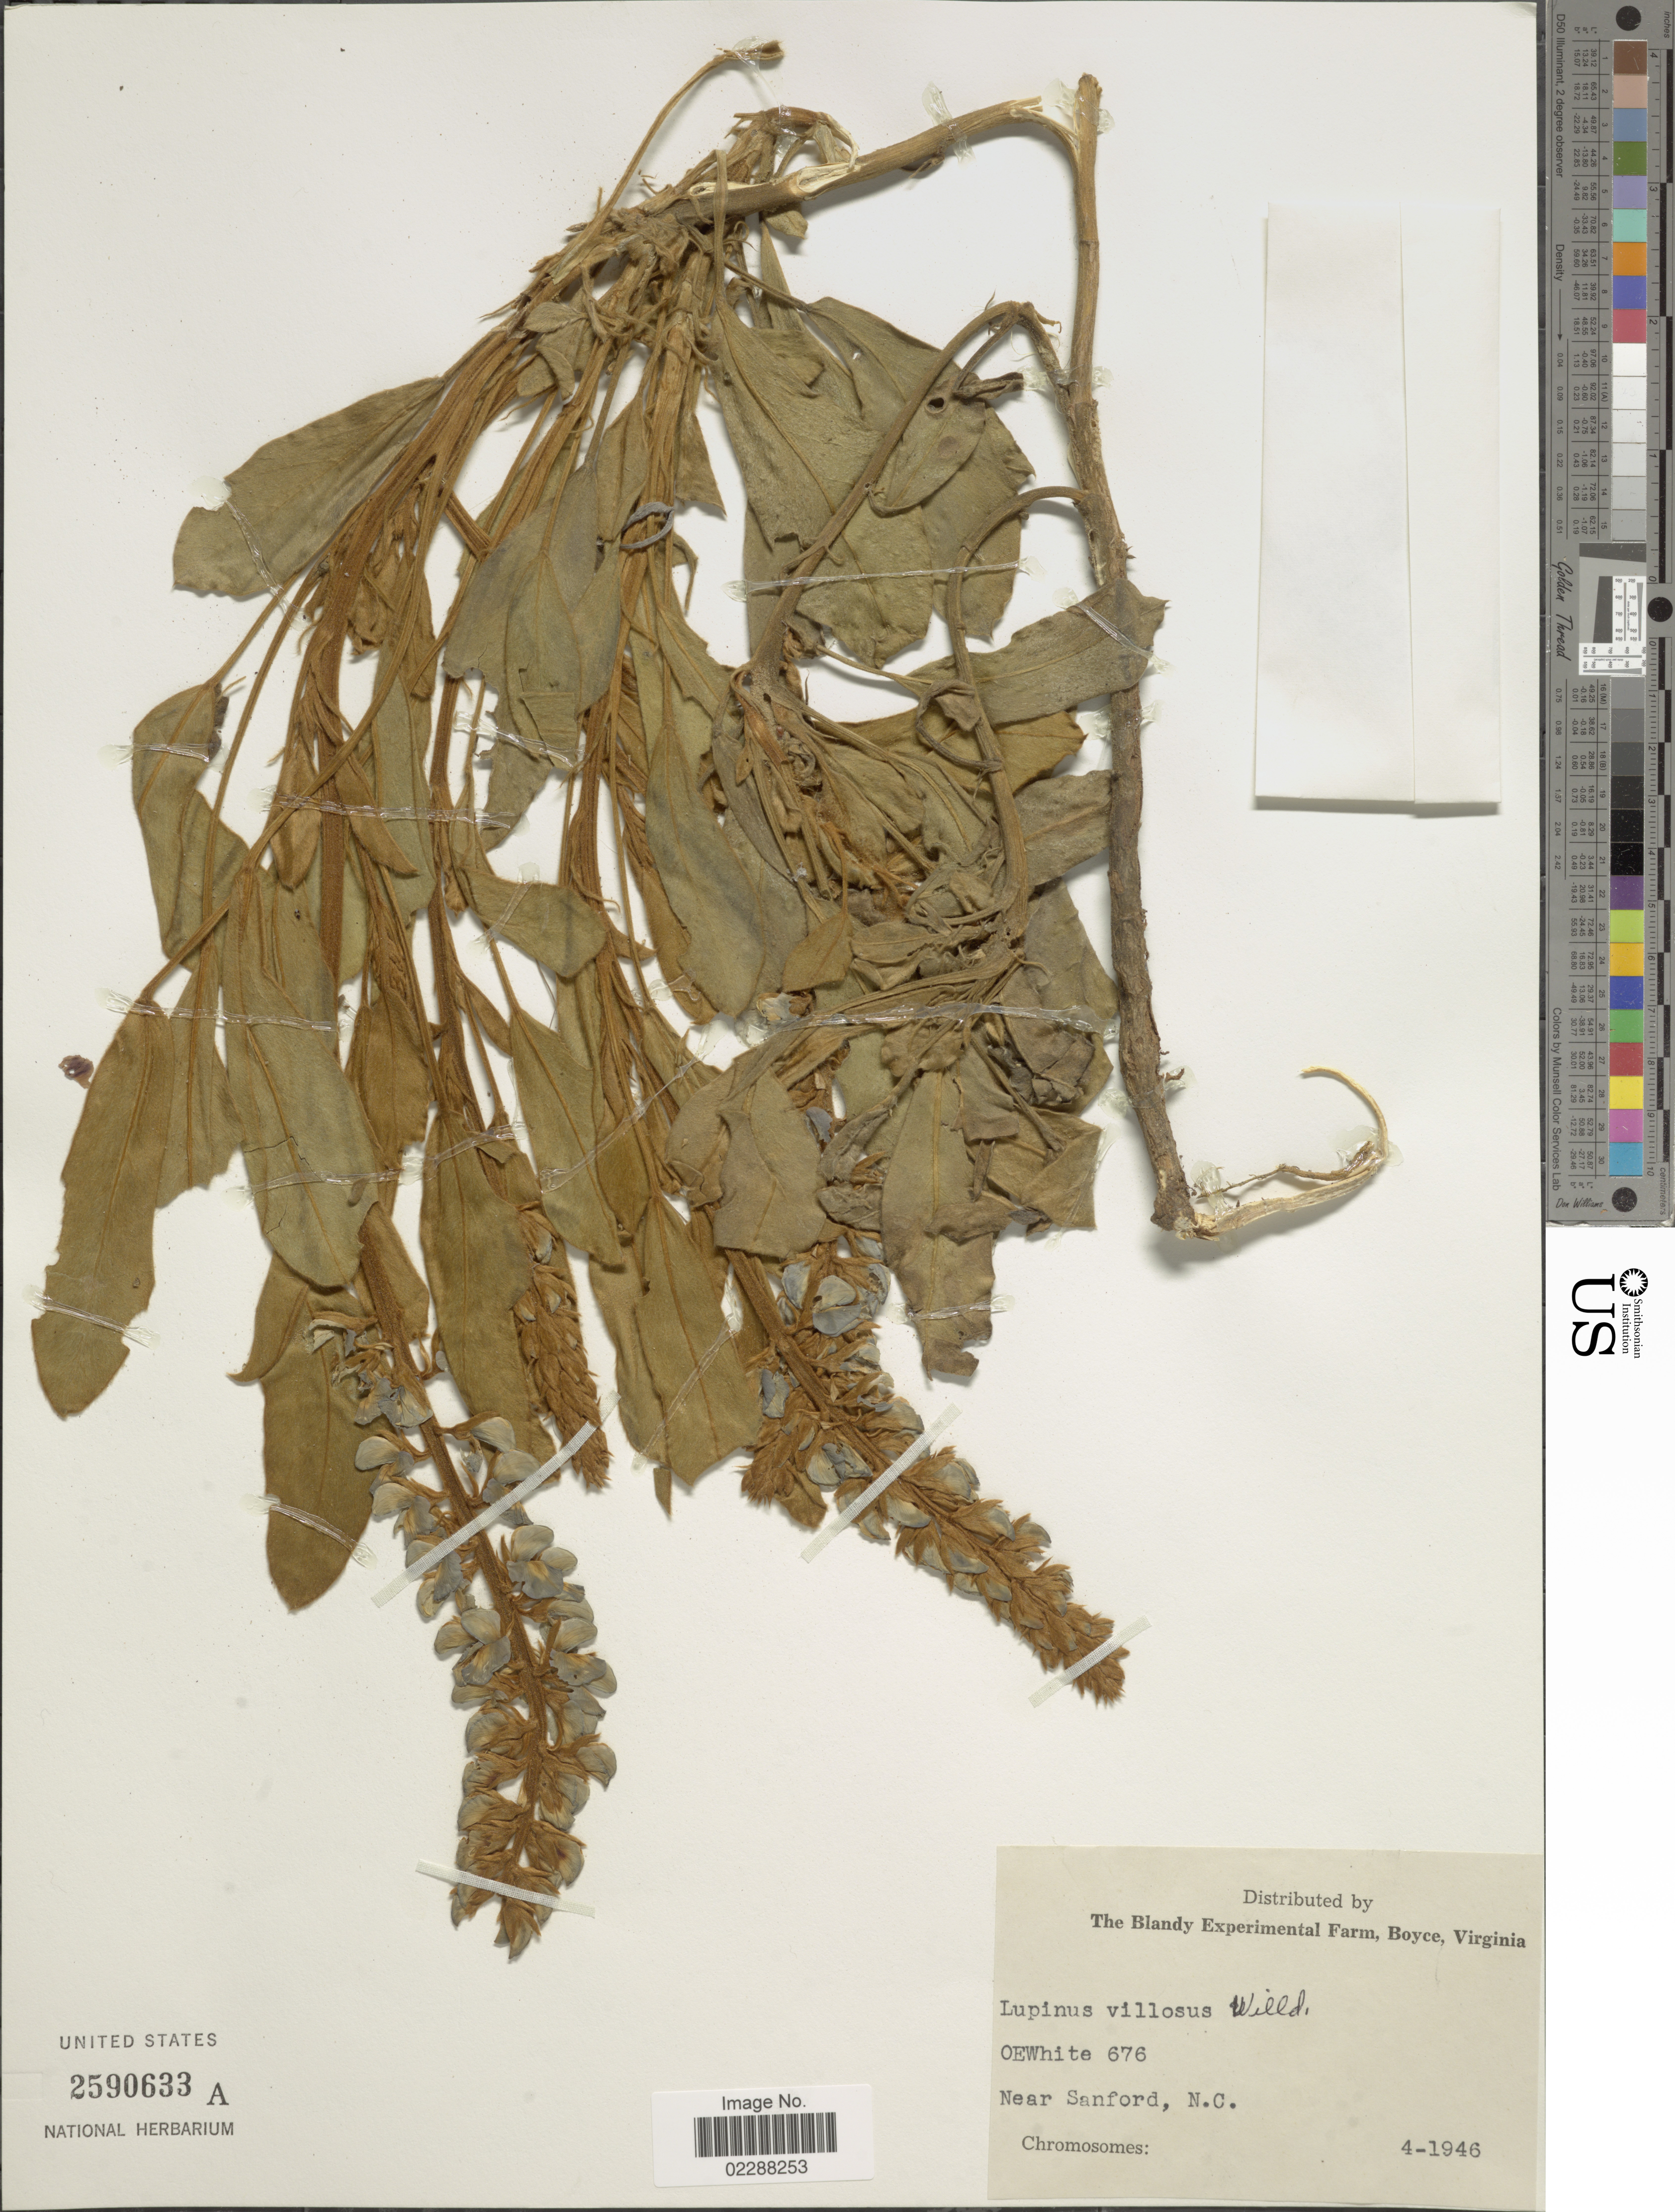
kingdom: Plantae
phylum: Tracheophyta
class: Magnoliopsida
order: Fabales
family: Fabaceae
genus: Lupinus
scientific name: Lupinus villosus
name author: Willd.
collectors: O. E. White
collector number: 676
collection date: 1946-04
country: United States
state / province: North Carolina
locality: Near Sanford, N. C.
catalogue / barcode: US 2590633A